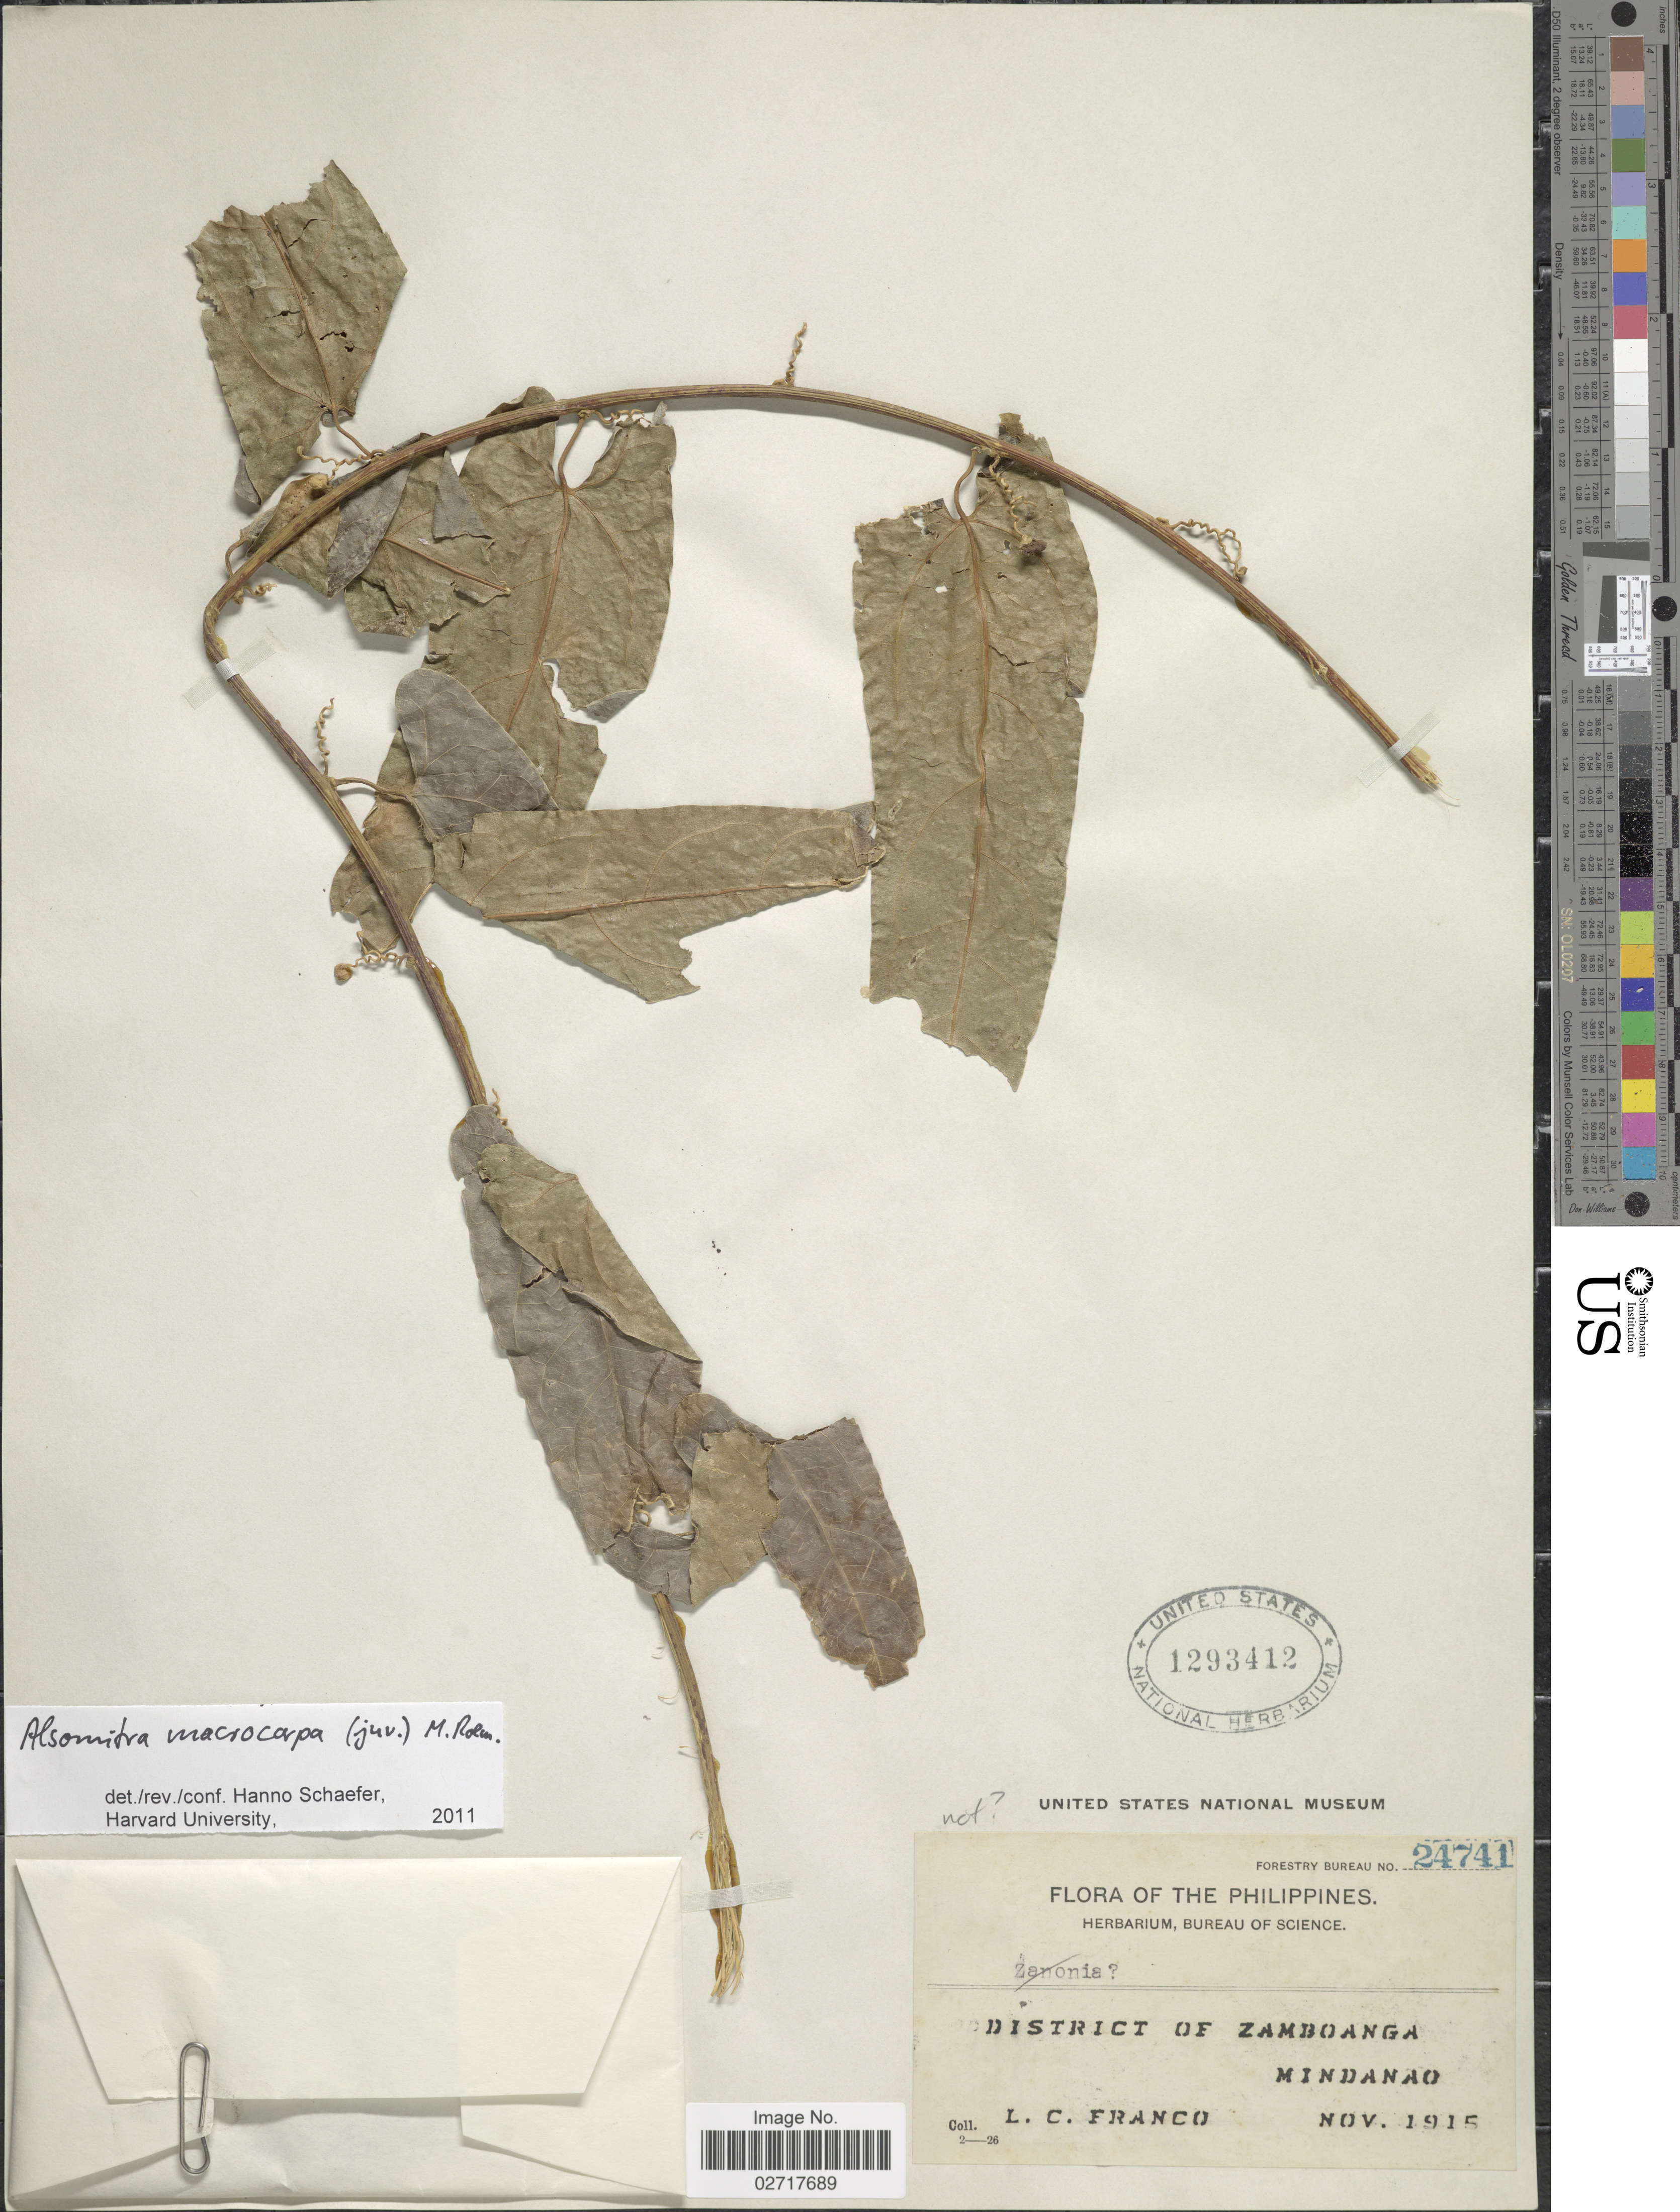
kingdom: Plantae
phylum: Tracheophyta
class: Magnoliopsida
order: Cucurbitales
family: Cucurbitaceae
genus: Alsomitra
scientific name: Alsomitra macrocarpa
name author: (Blume) M. Roem.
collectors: L. C. Franco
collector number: Forestry Bureau 24741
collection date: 1915-11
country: Philippines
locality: District of Zamboanga, Mindanao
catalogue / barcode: US 1293412